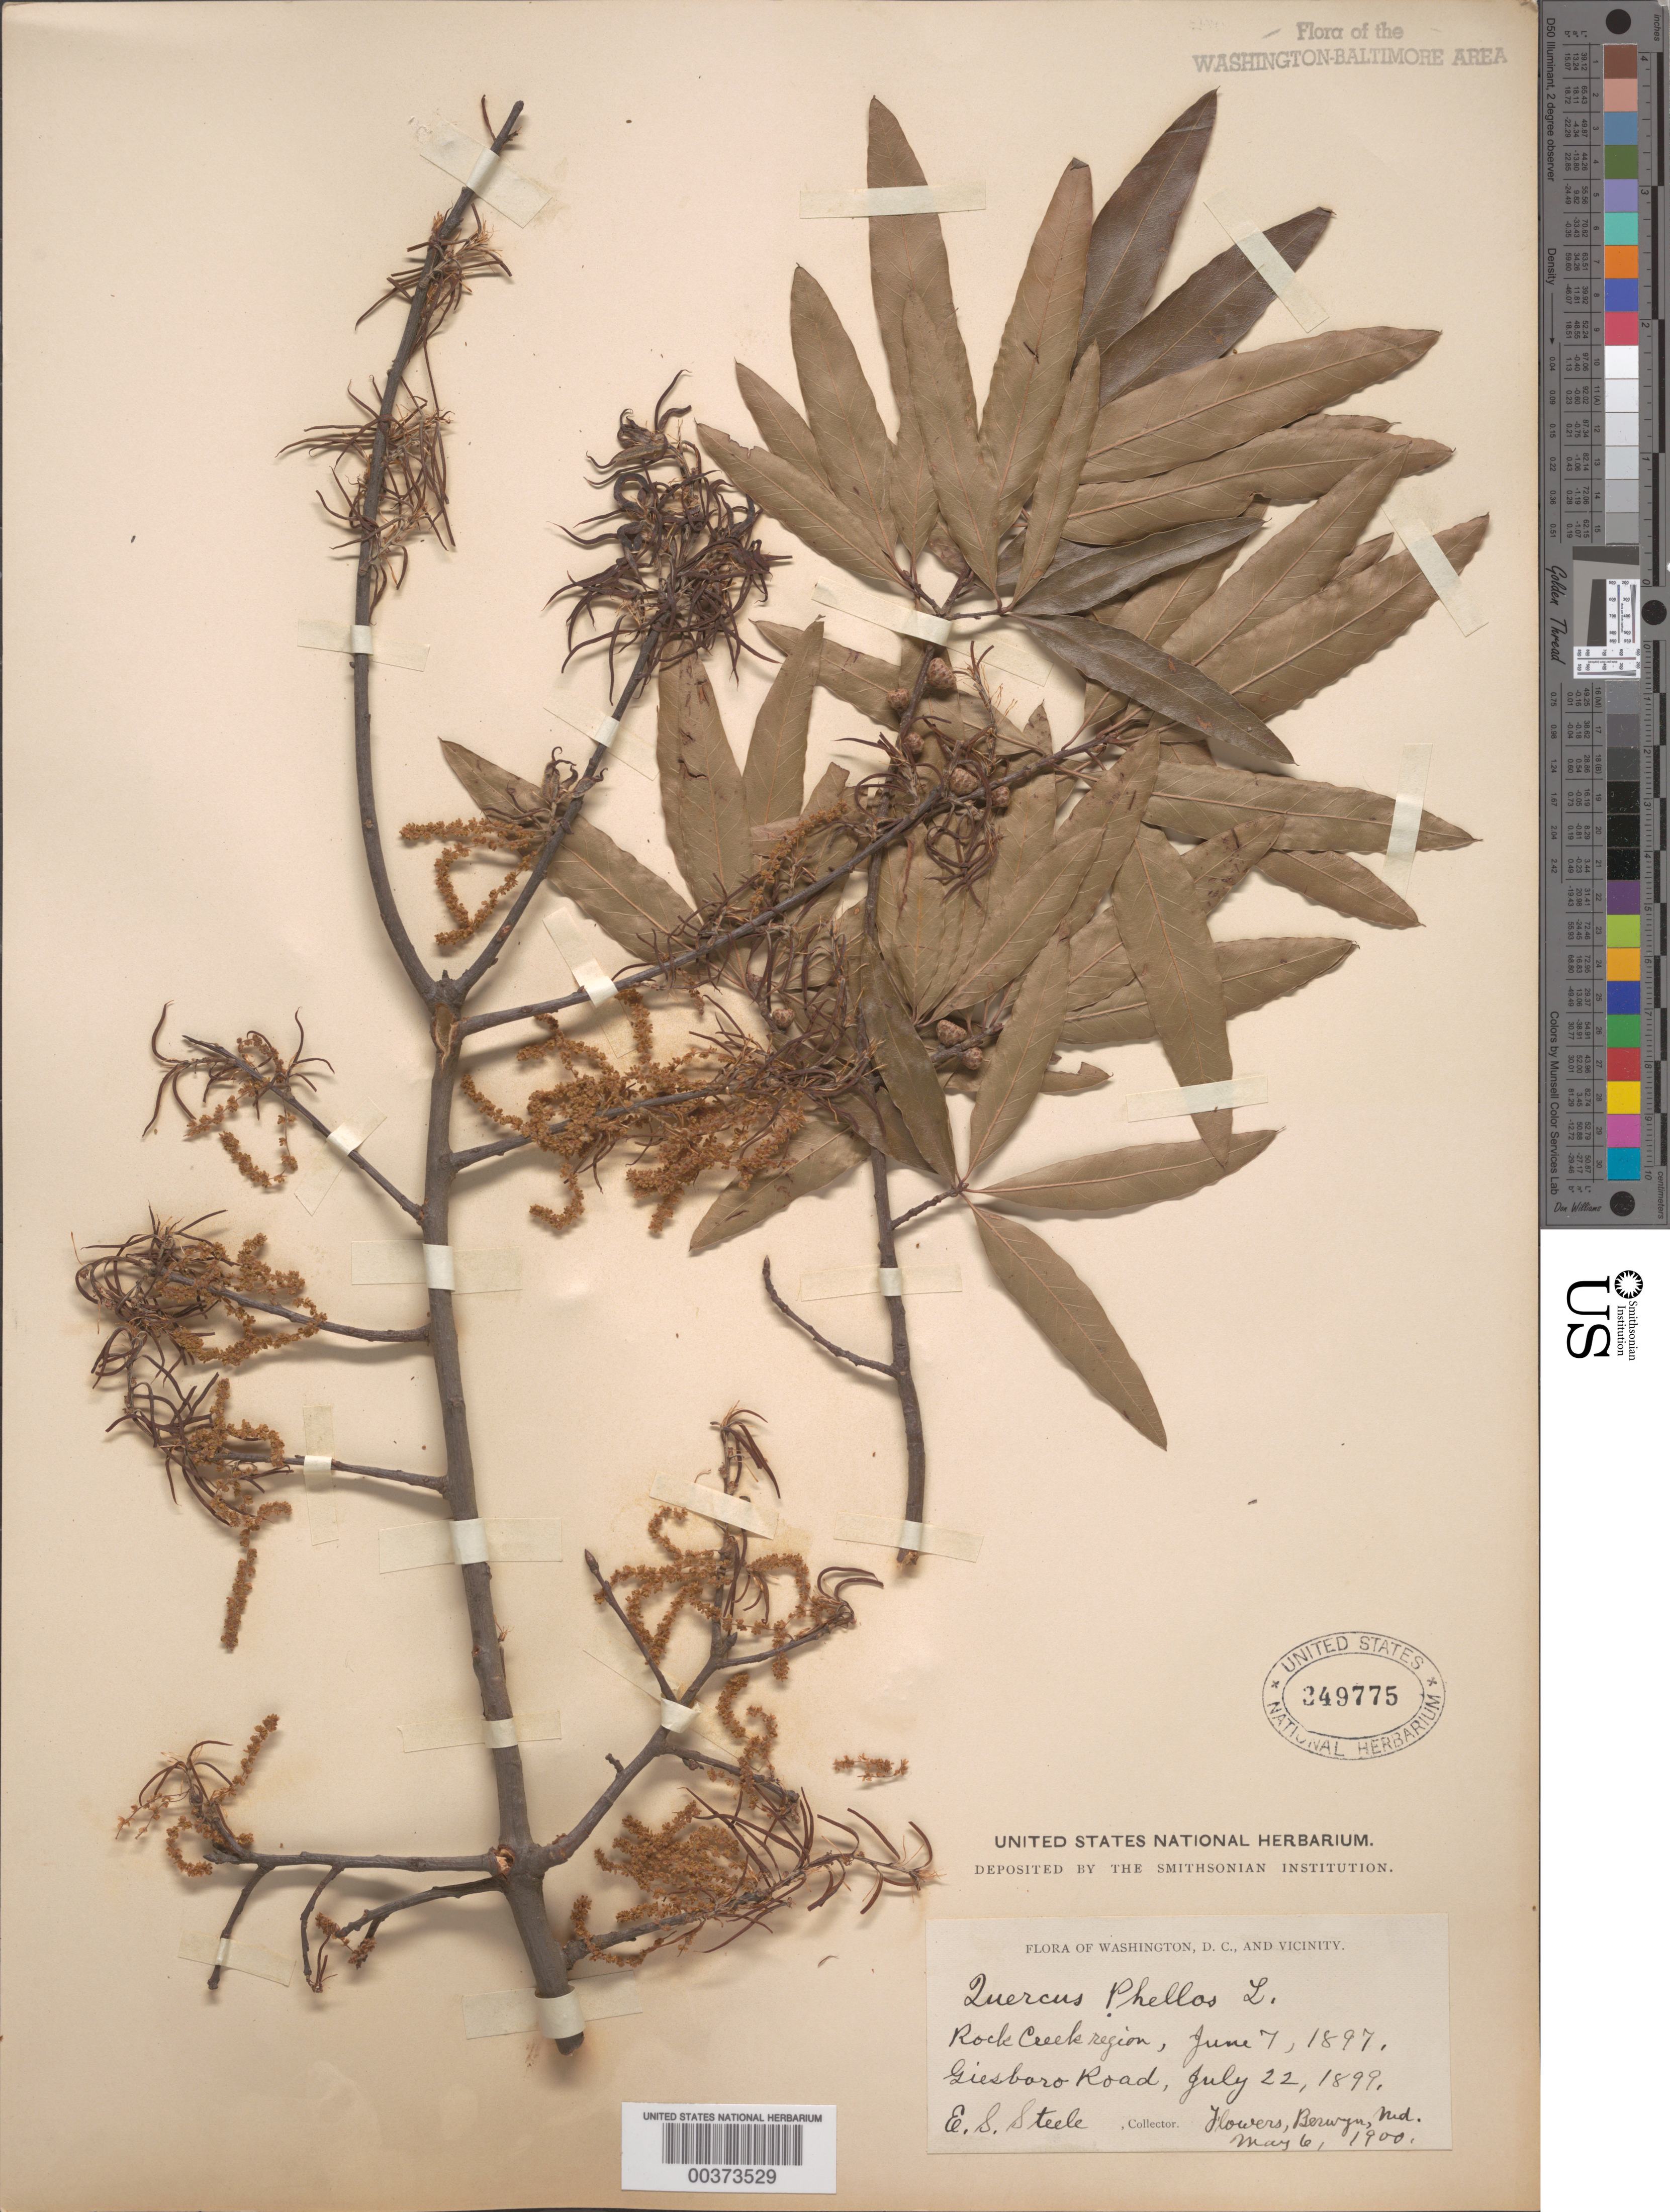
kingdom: Plantae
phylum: Tracheophyta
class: Magnoliopsida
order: Fagales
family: Fagaceae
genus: Quercus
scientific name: Quercus phellos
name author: L.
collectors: E. Steele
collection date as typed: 07 Jun 1897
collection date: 1897-06-07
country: United States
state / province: District of Columbia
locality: Rock Creek region Rock Creek Park and vicinity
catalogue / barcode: US 349775